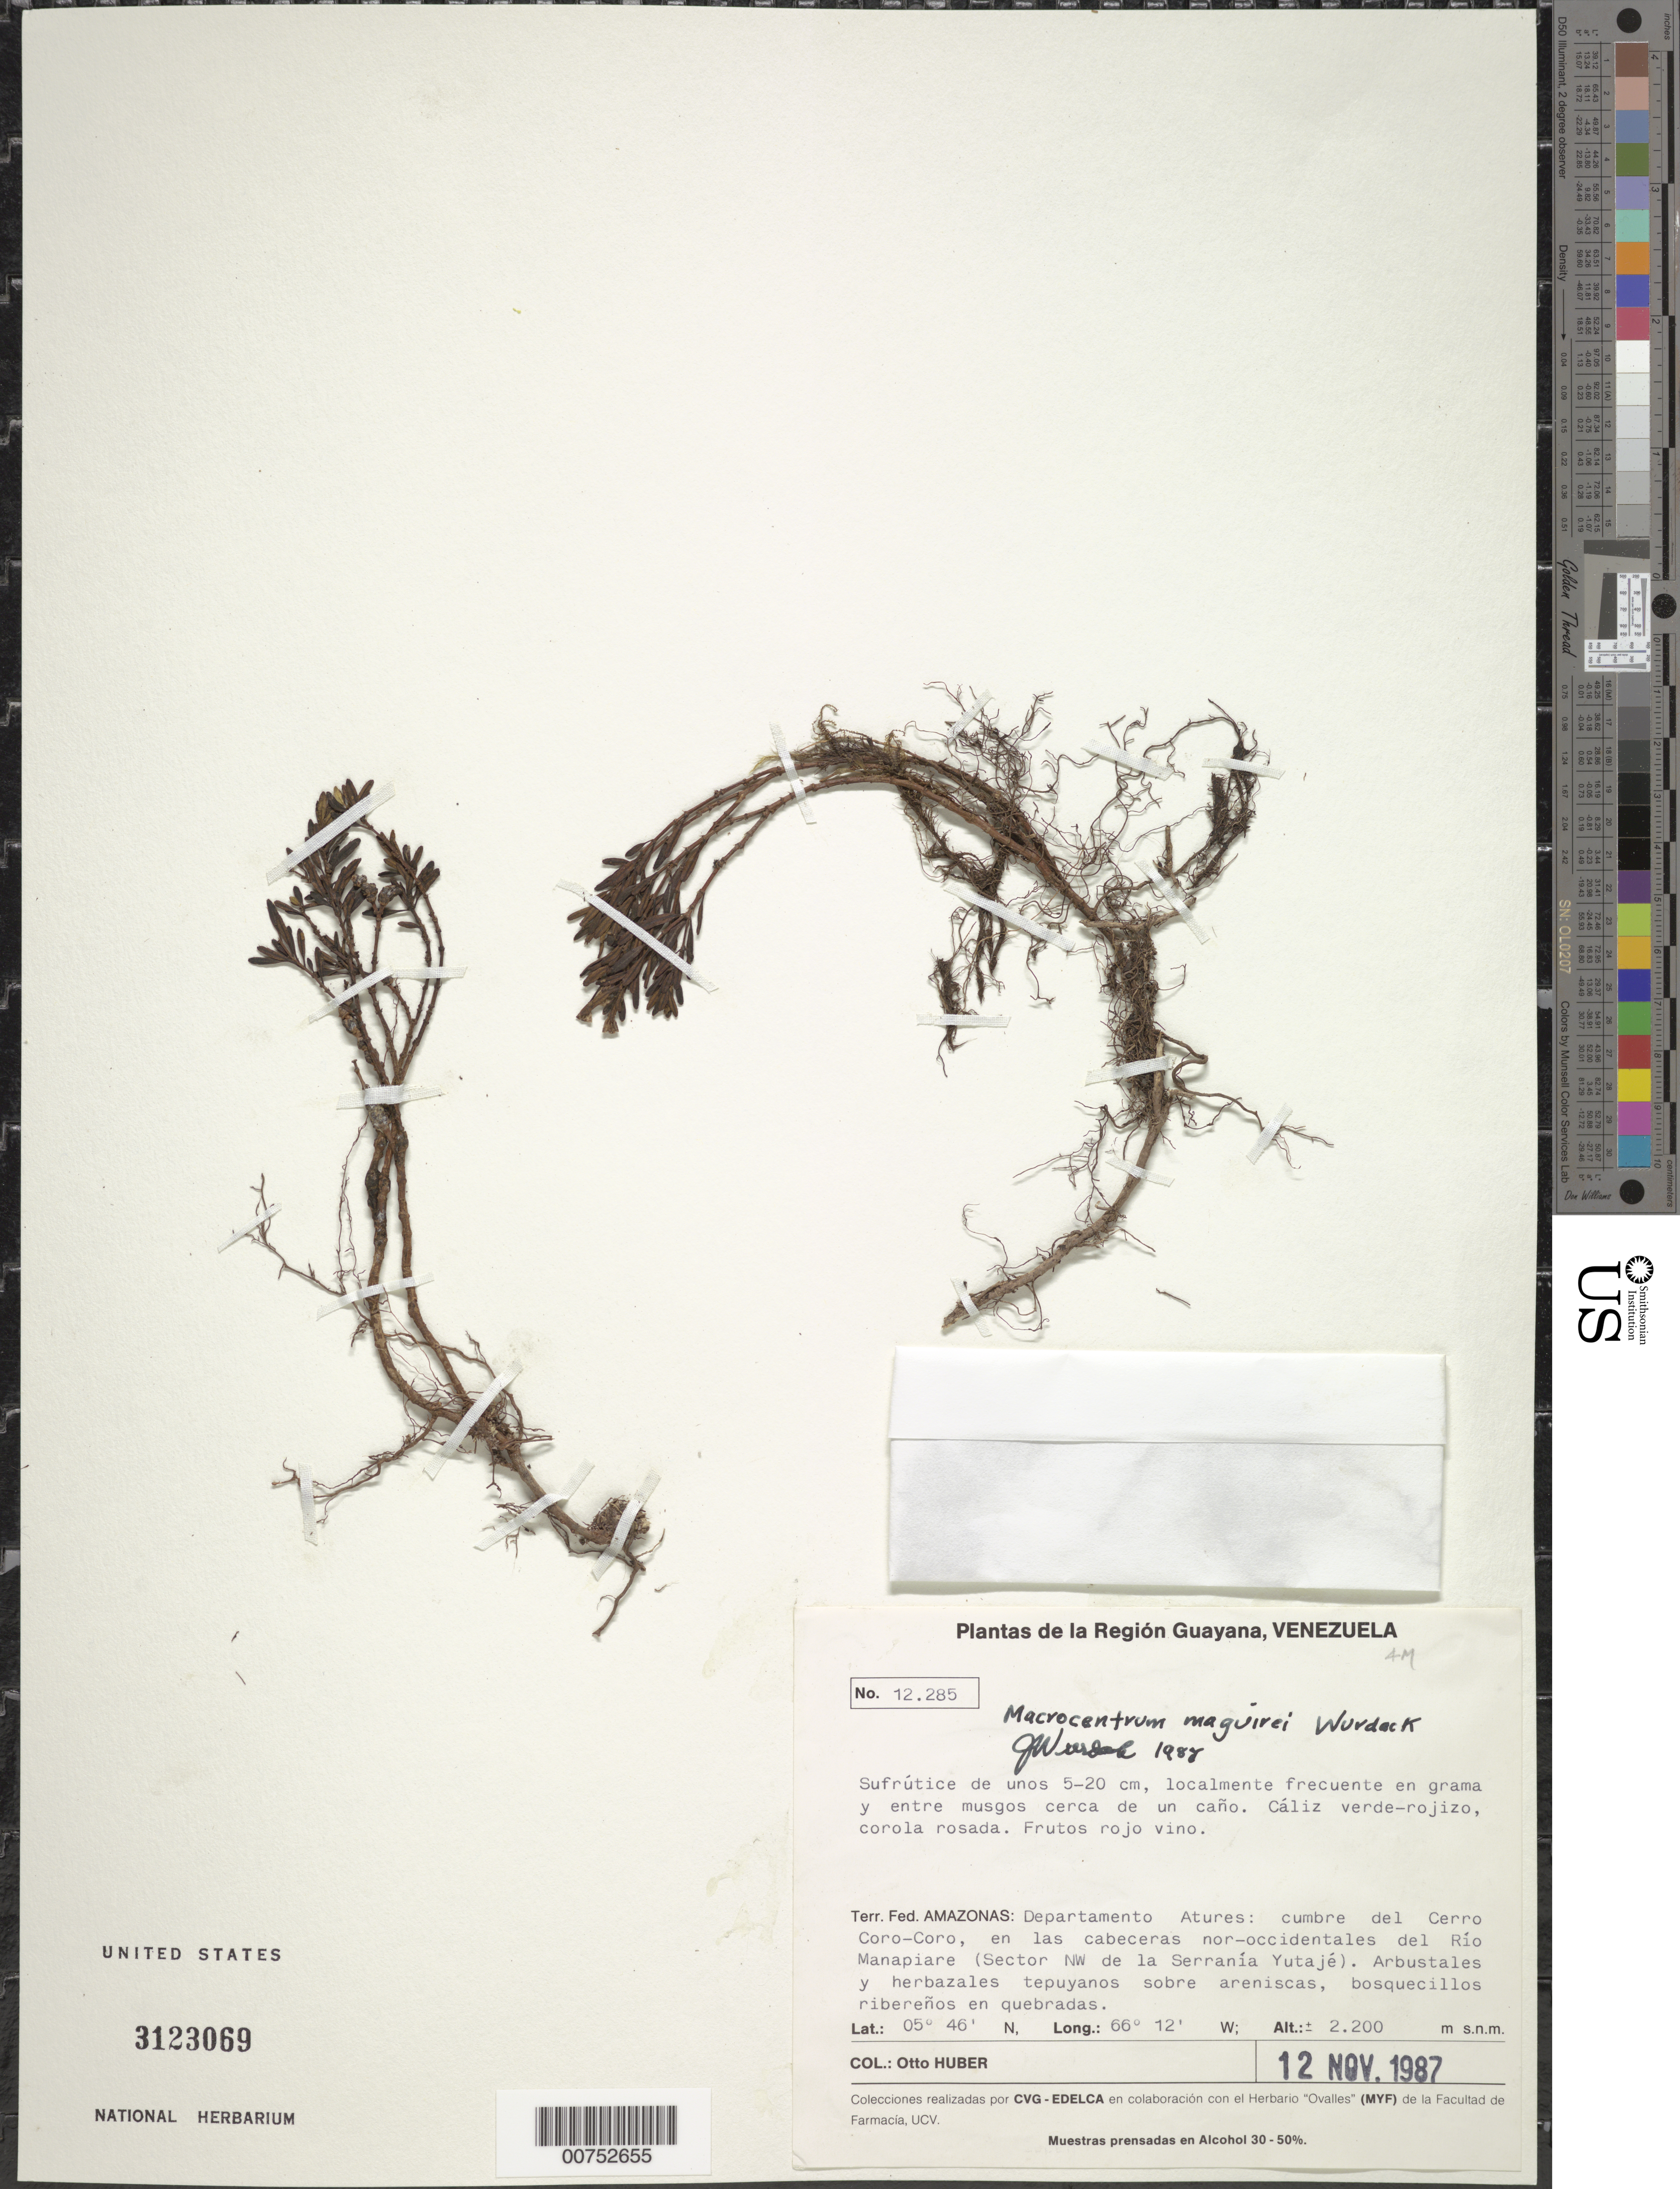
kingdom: Plantae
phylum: Tracheophyta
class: Magnoliopsida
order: Myrtales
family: Melastomataceae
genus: Macrocentrum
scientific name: Macrocentrum maguirei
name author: Wurdack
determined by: Wurdack, John J., (US), US (UNITED STATES)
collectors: O. Huber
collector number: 12285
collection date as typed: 12-Nov-87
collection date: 1987-11-12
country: Venezuela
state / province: Amazonas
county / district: Atures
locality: Cerro Coro-Coro, en las cabeceras nor-occidentales del Río Manapiare (Sector NW de la Serranía Yutajé)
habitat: En grama y entre musgos cerca de uncano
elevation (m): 2200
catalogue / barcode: US 3123069